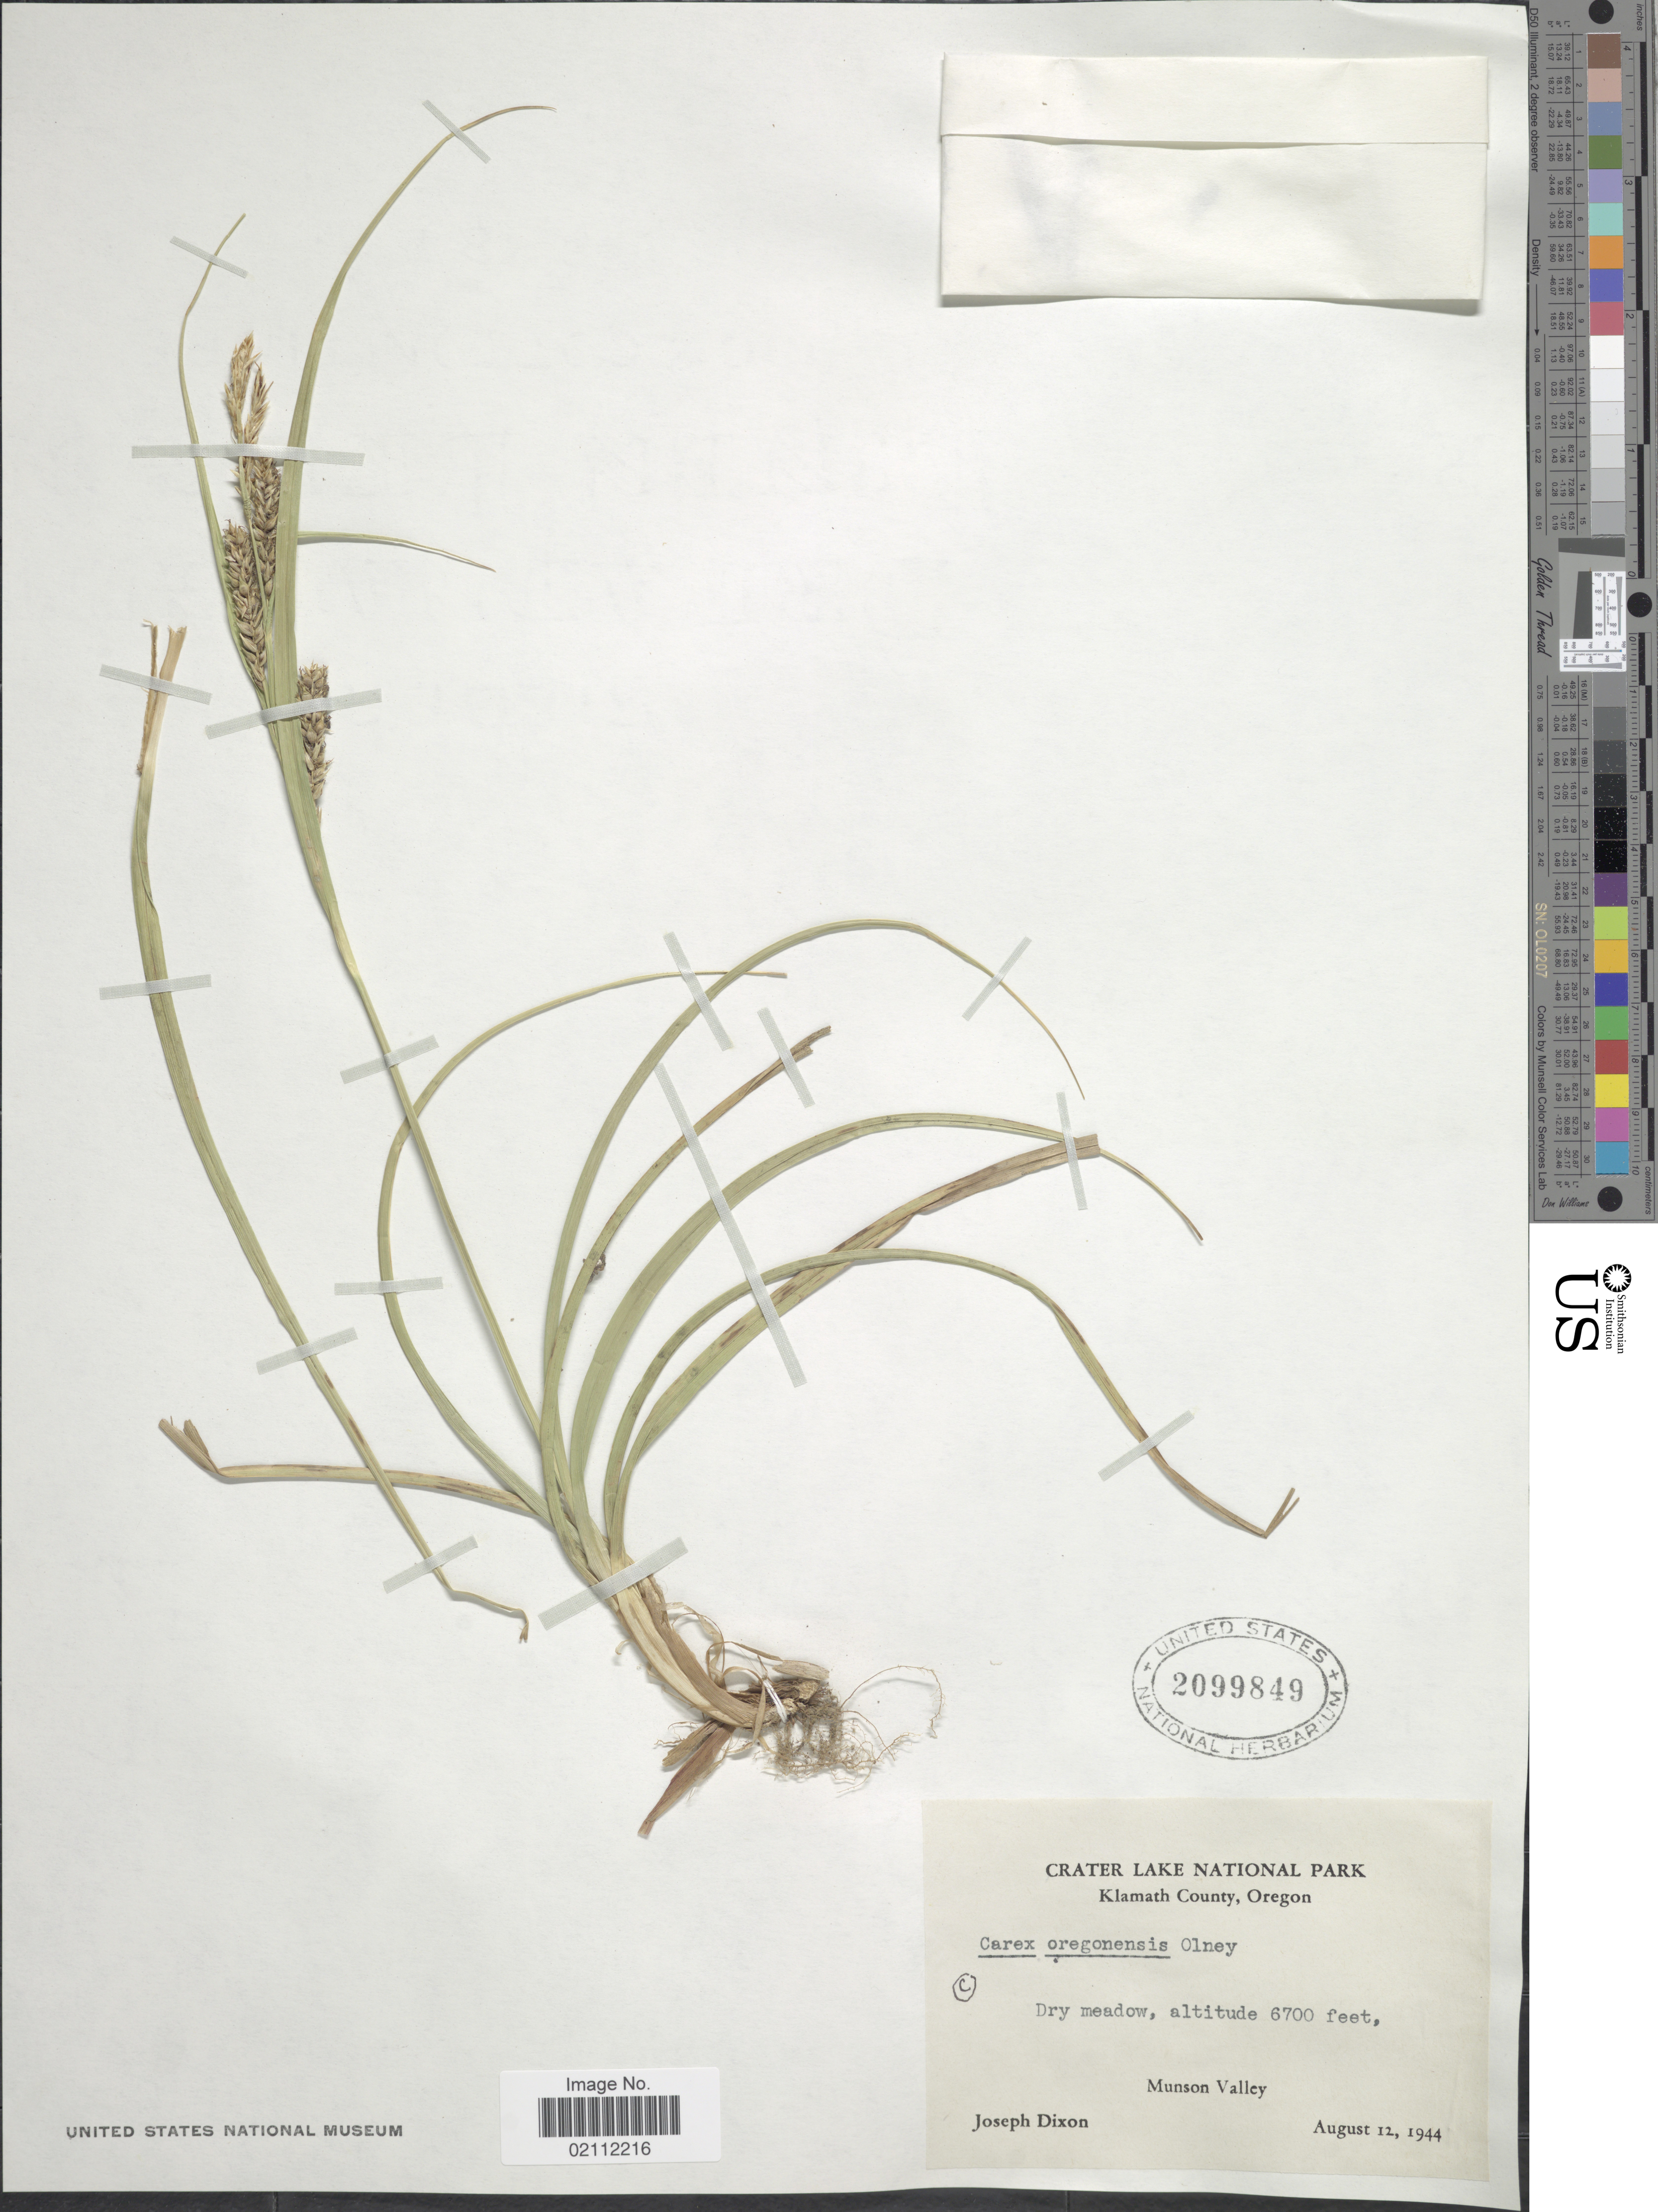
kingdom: Plantae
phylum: Tracheophyta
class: Liliopsida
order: Poales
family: Cyperaceae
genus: Carex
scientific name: Carex halliana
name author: L.H. Bailey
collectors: J. Dixon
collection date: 1944-08-12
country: United States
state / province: Oregon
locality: Crater Lake National Park. Klamath County. Munson Valley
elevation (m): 2042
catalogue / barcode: US 2099849